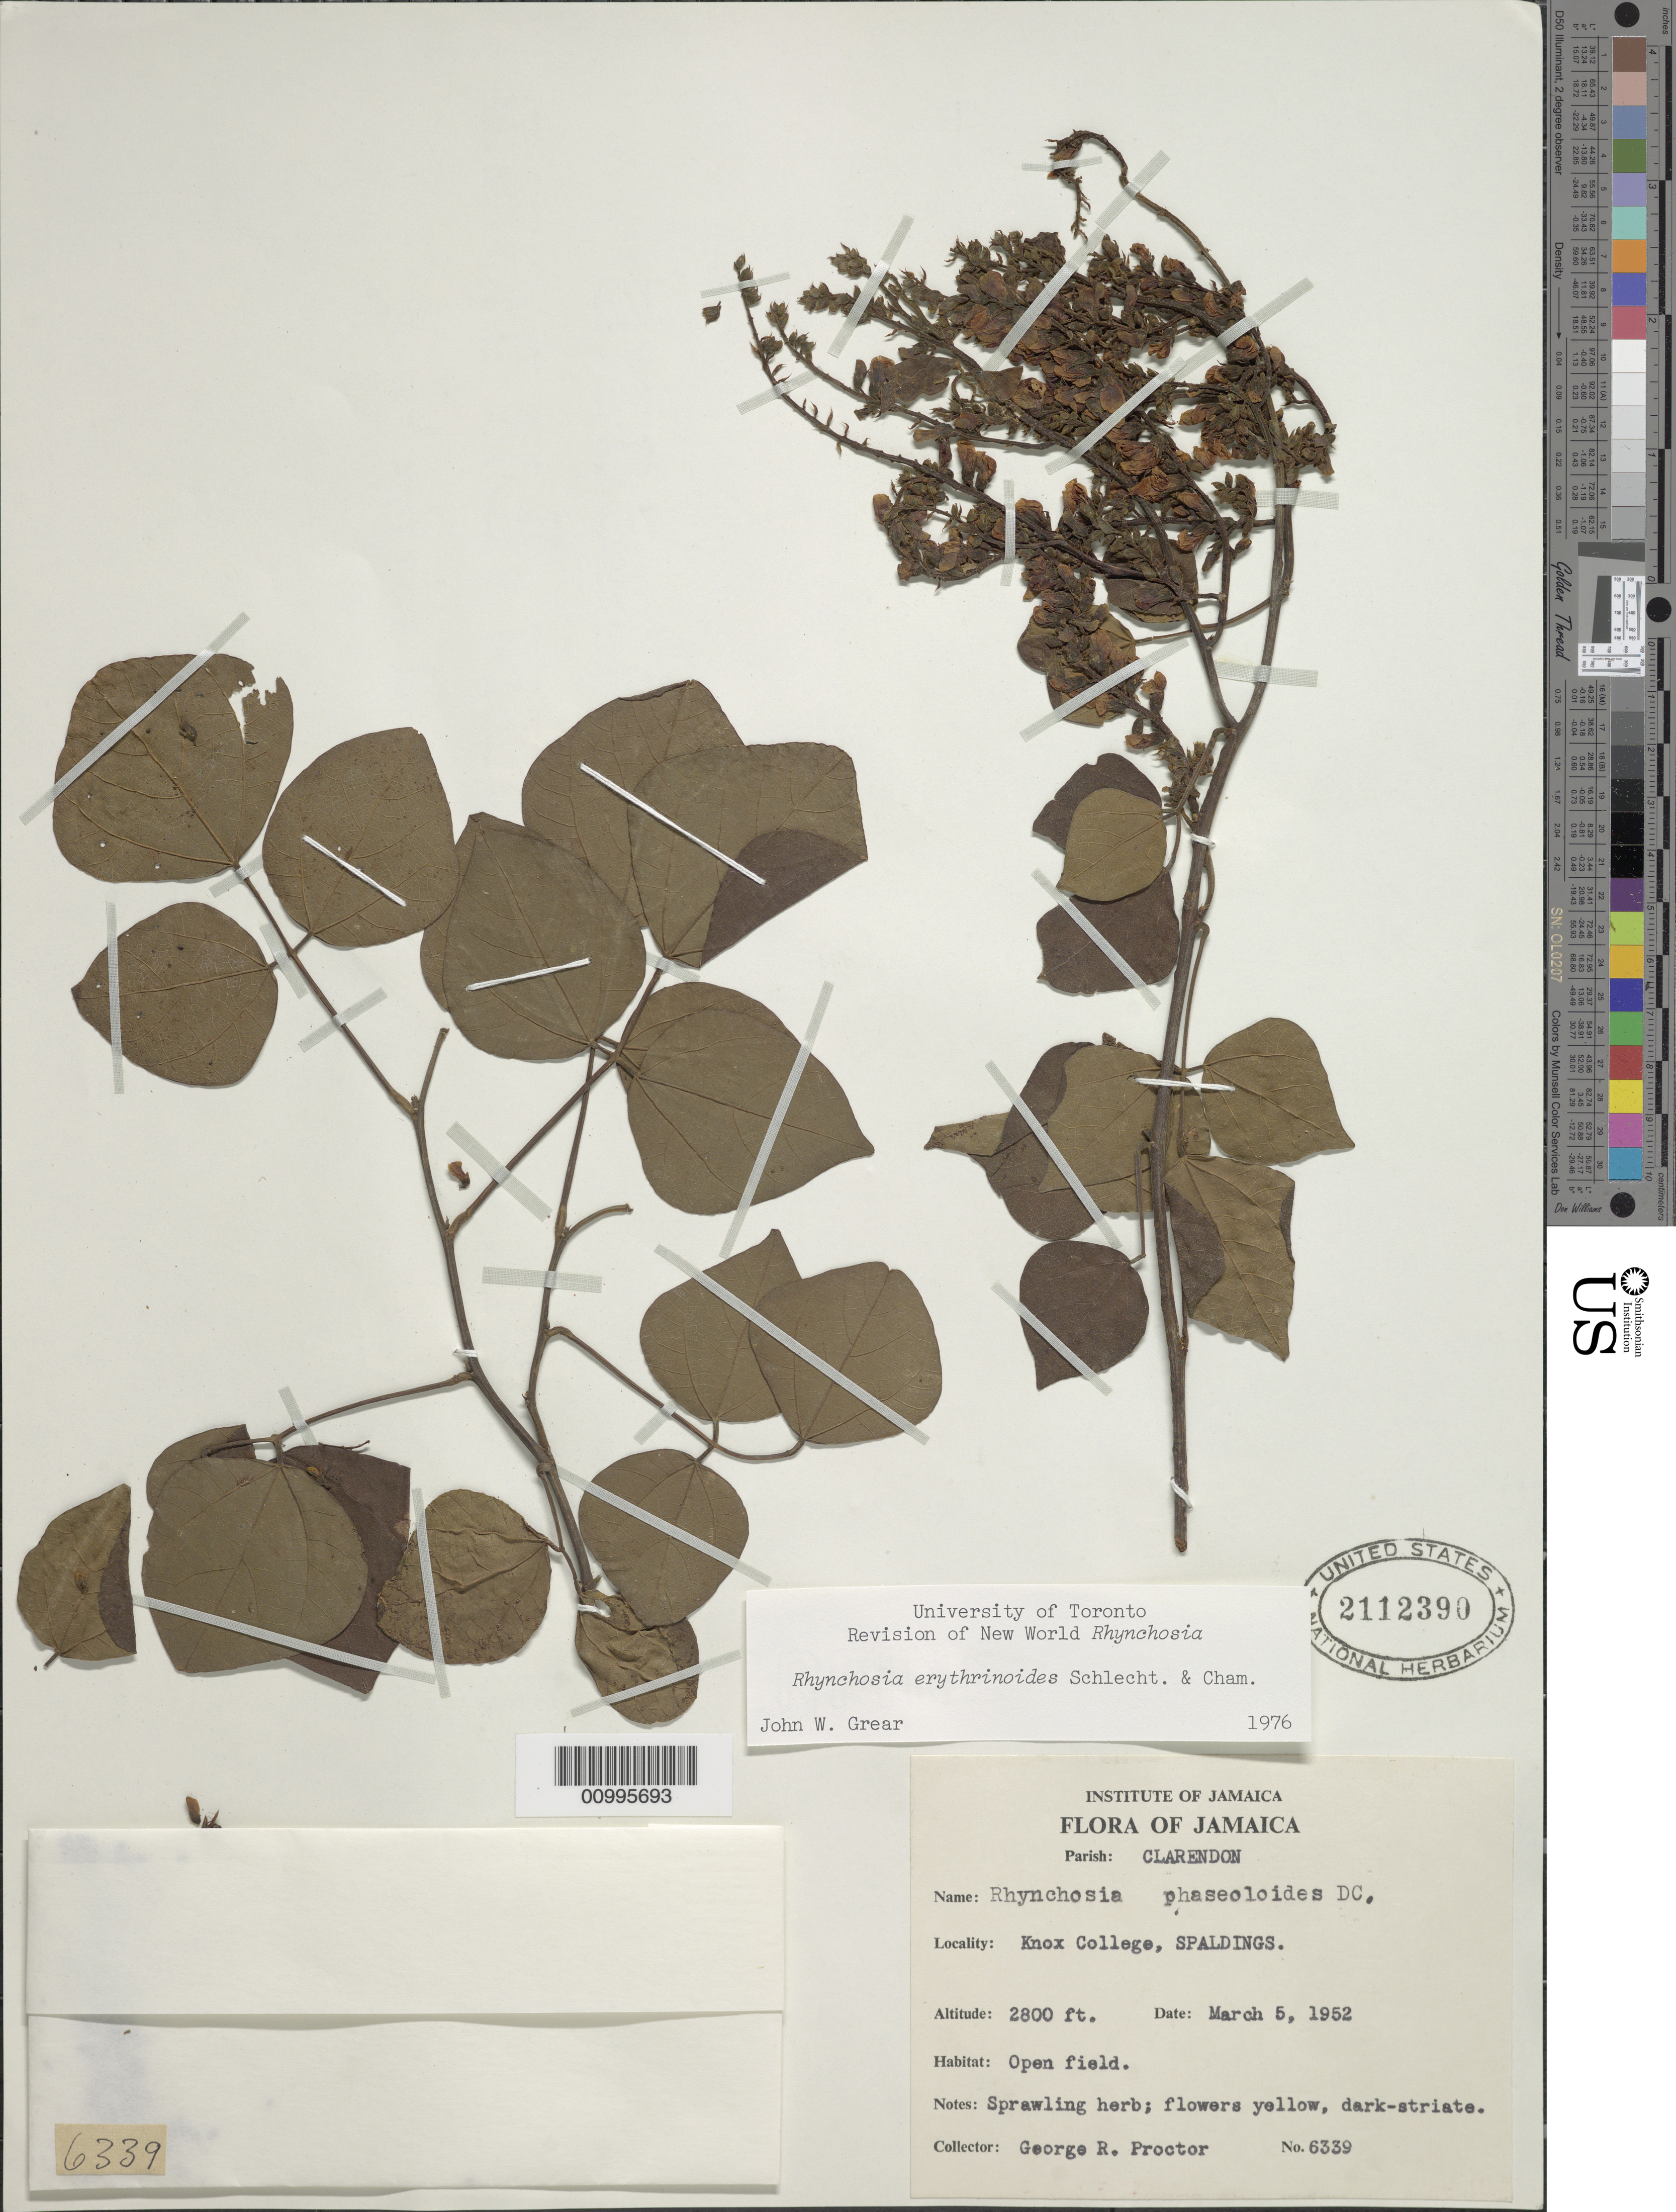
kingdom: Plantae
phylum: Tracheophyta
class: Magnoliopsida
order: Fabales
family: Fabaceae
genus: Rhynchosia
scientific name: Rhynchosia erythrinoides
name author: Schltdl. & Cham.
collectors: G. R. Proctor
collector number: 6339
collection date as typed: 05 Mar 1952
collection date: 1952-03-05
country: Jamaica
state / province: Clarendon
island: Jamaica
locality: Knox College, Spaldings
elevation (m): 853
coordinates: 0 N, 0 E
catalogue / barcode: US 2112390